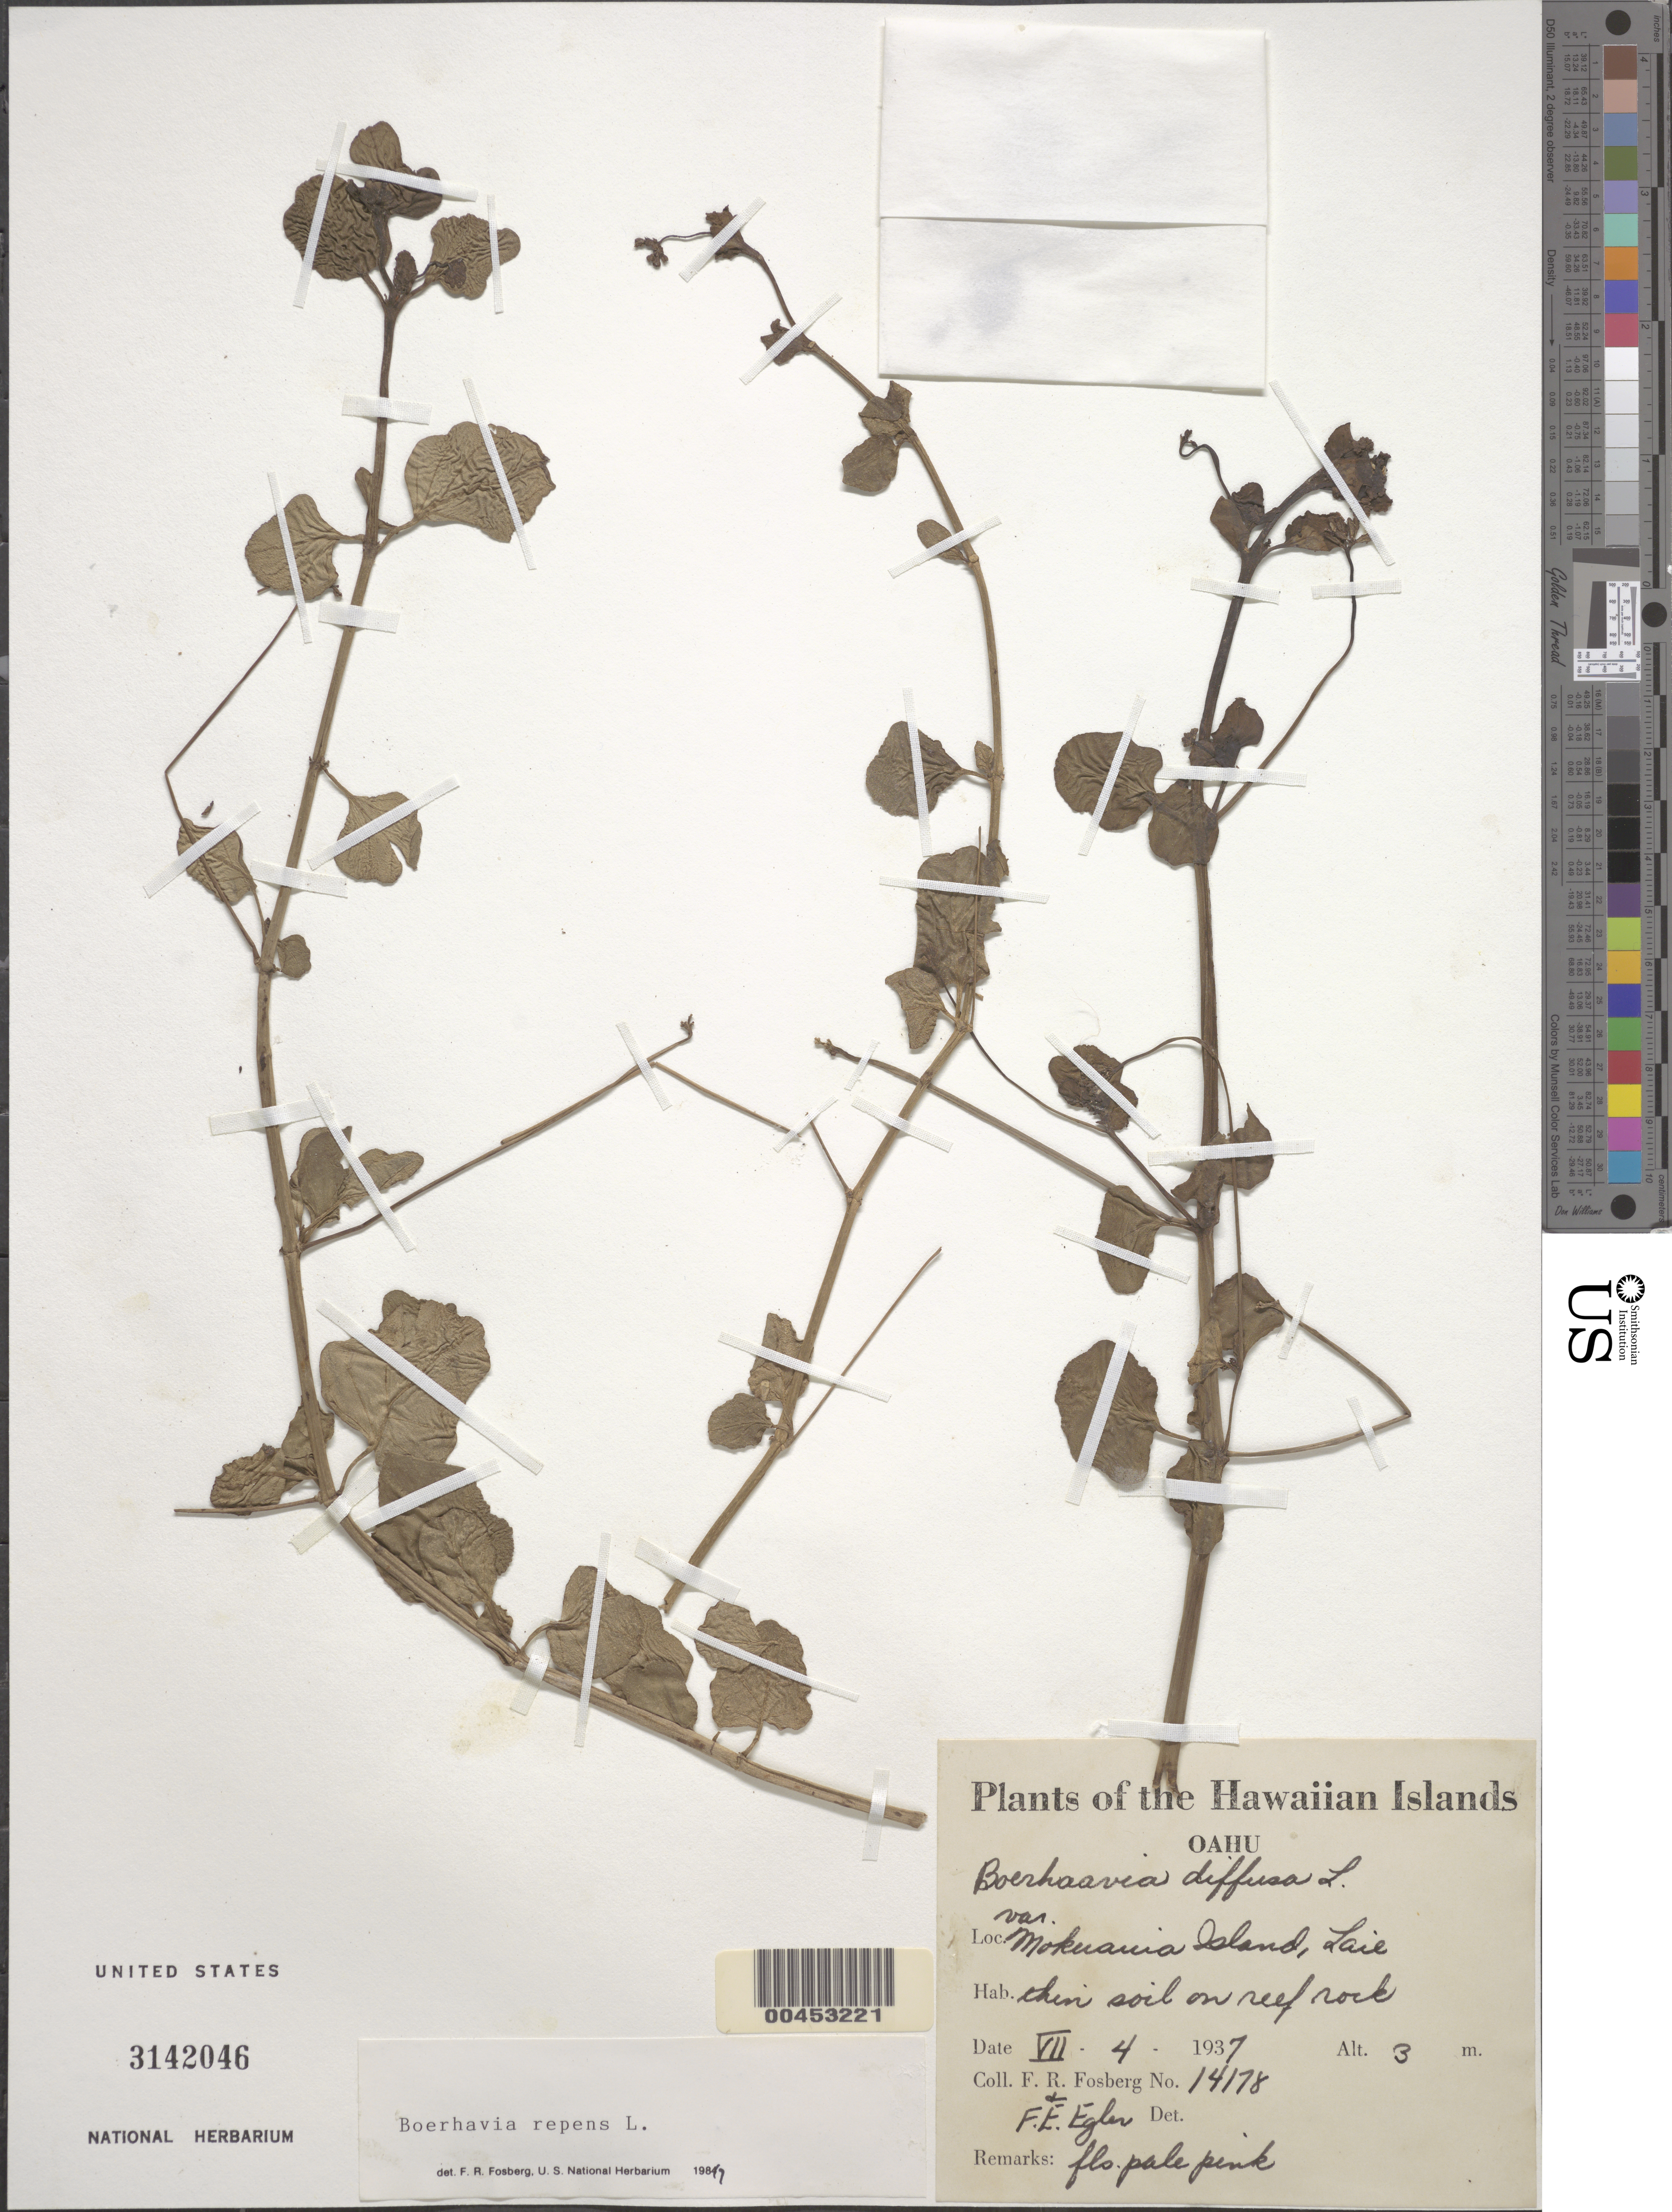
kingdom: Plantae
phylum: Tracheophyta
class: Magnoliopsida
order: Caryophyllales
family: Nyctaginaceae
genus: Boerhavia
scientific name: Boerhavia repens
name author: L.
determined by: Fosberg, F. R.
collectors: F. R. Fosberg & F. Egler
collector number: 14178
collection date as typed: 4 Jul 1937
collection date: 1937-07-04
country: United States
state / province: Hawaii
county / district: Honolulu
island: Oahu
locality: Laie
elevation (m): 3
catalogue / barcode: US 3142046